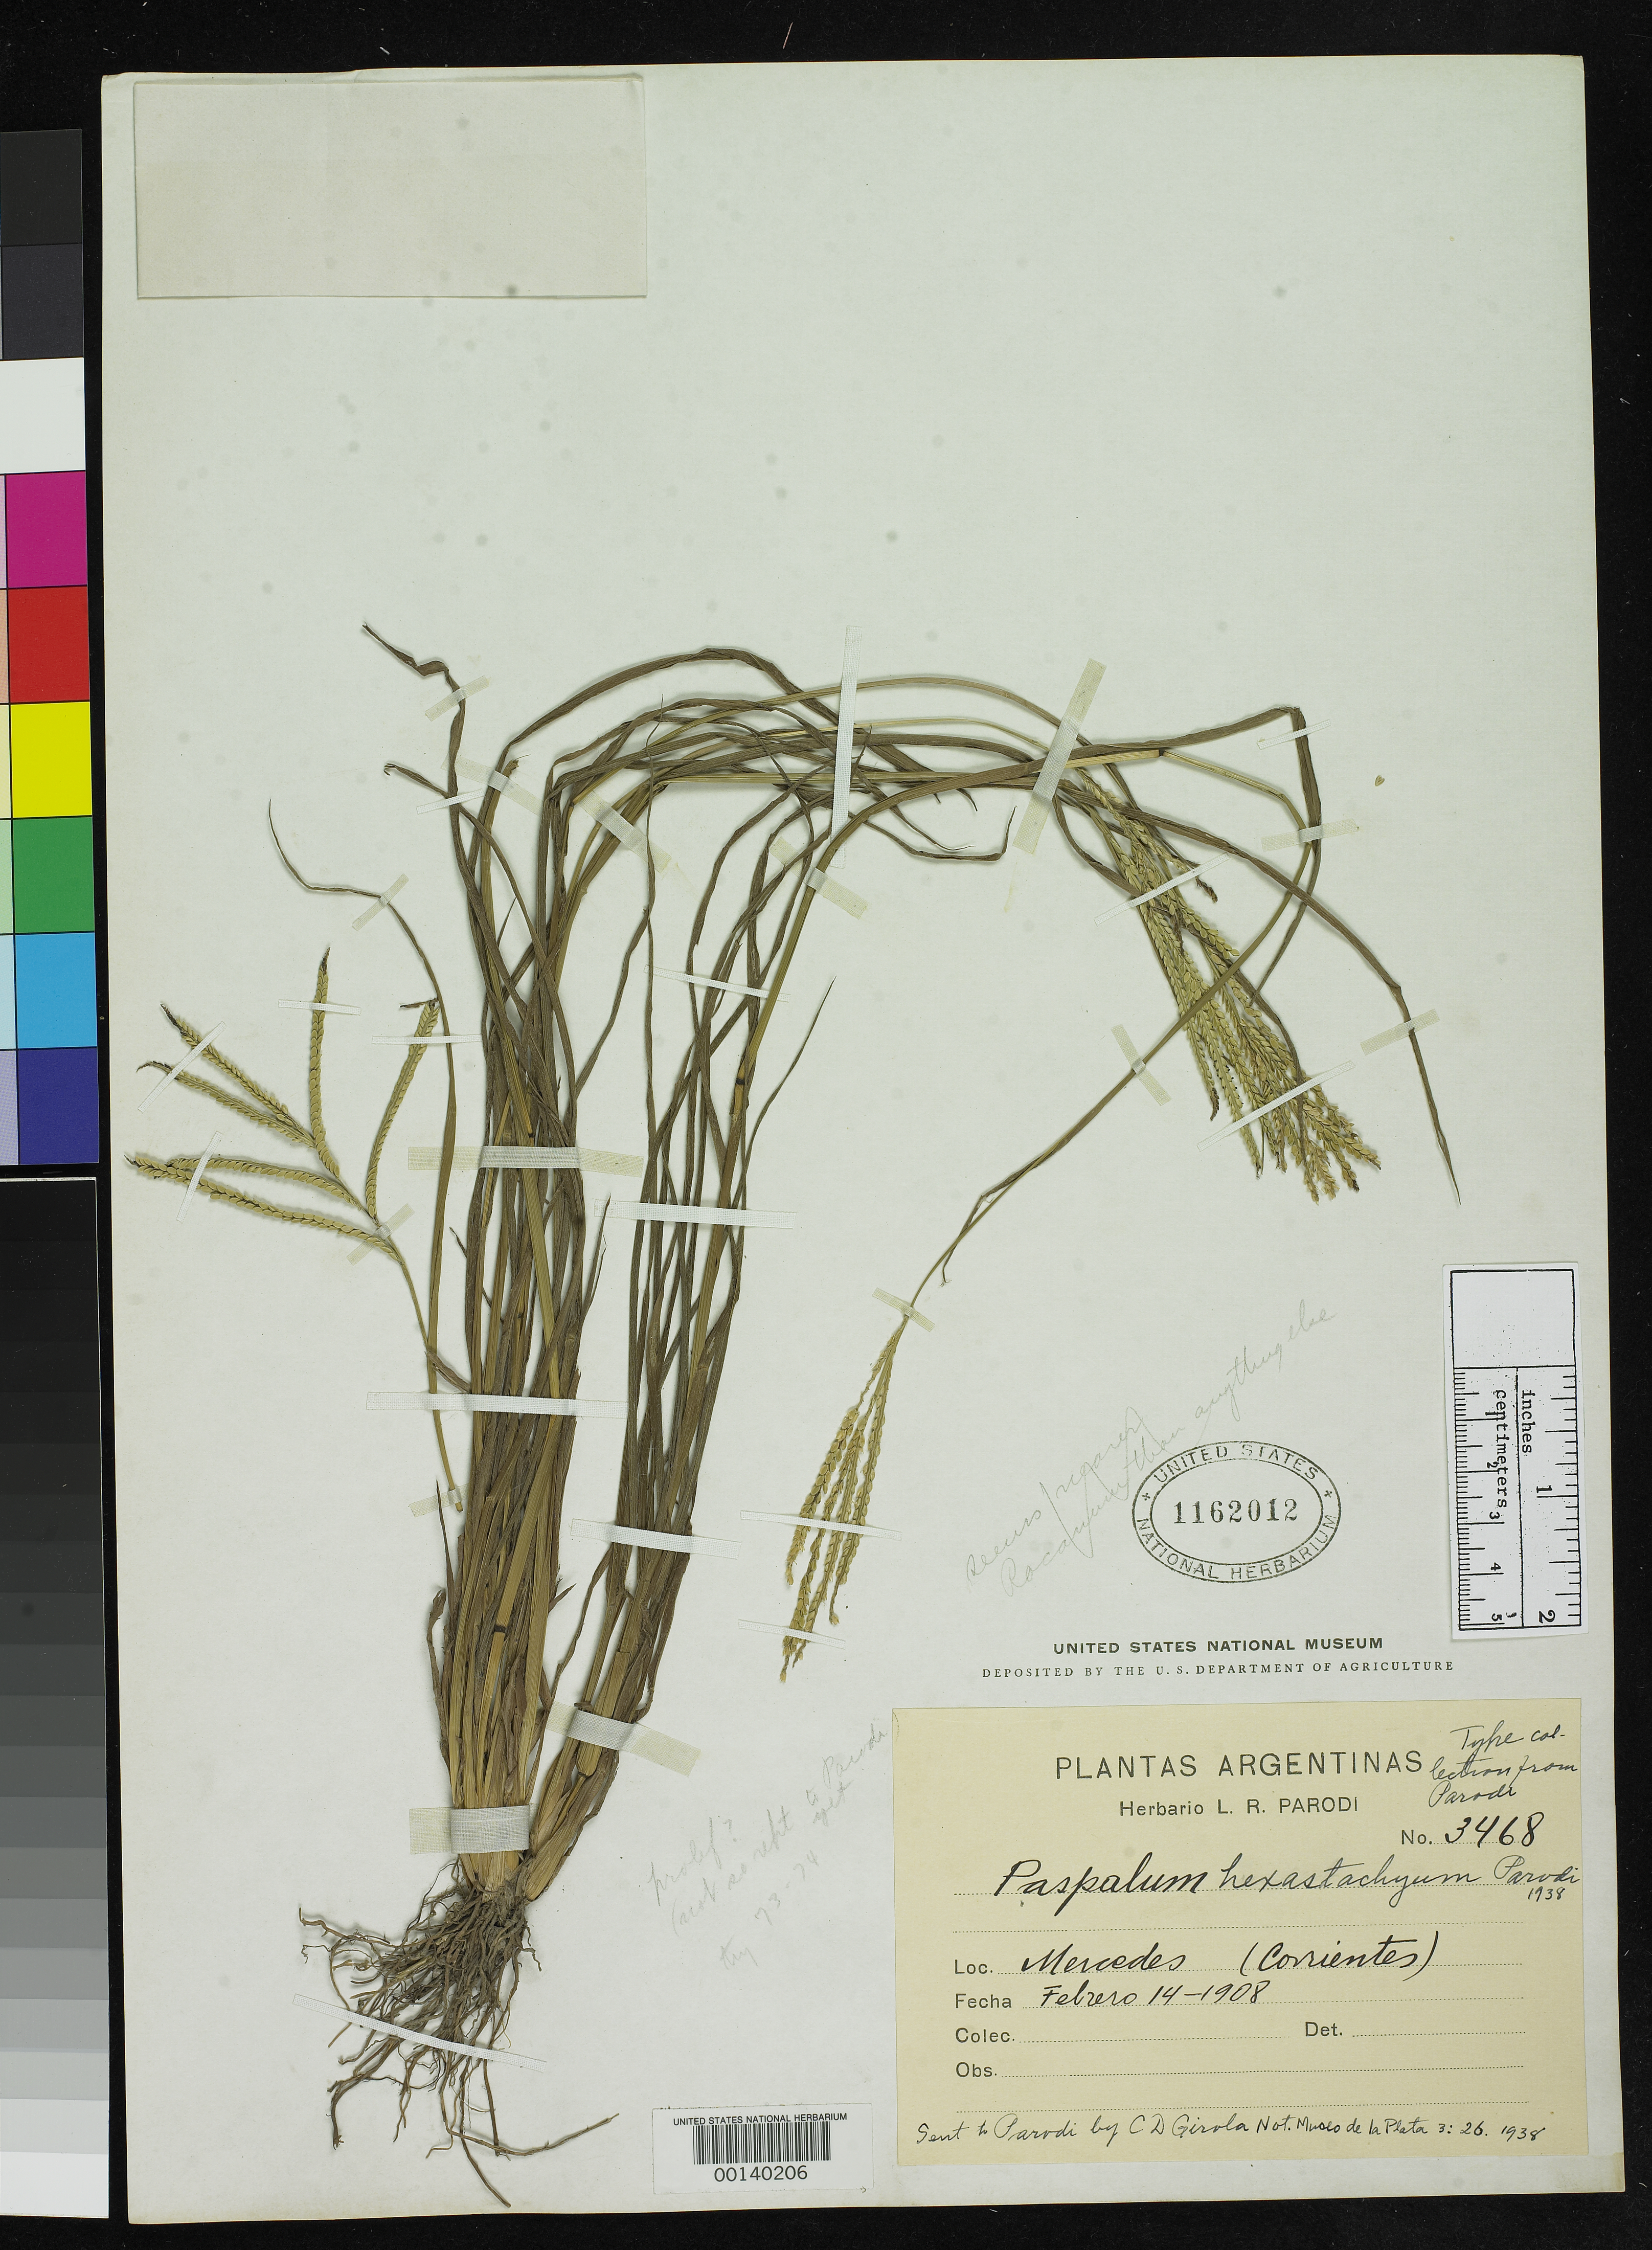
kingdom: Plantae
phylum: Tracheophyta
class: Liliopsida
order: Poales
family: Poaceae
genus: Paspalum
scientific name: Paspalum hexastachyum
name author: Parodi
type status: Holotype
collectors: L. R. Parodi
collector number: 3468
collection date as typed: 14 Feb 1908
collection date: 1908-02-14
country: Argentina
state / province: Corrientes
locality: Mercedes.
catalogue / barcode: US 1162012